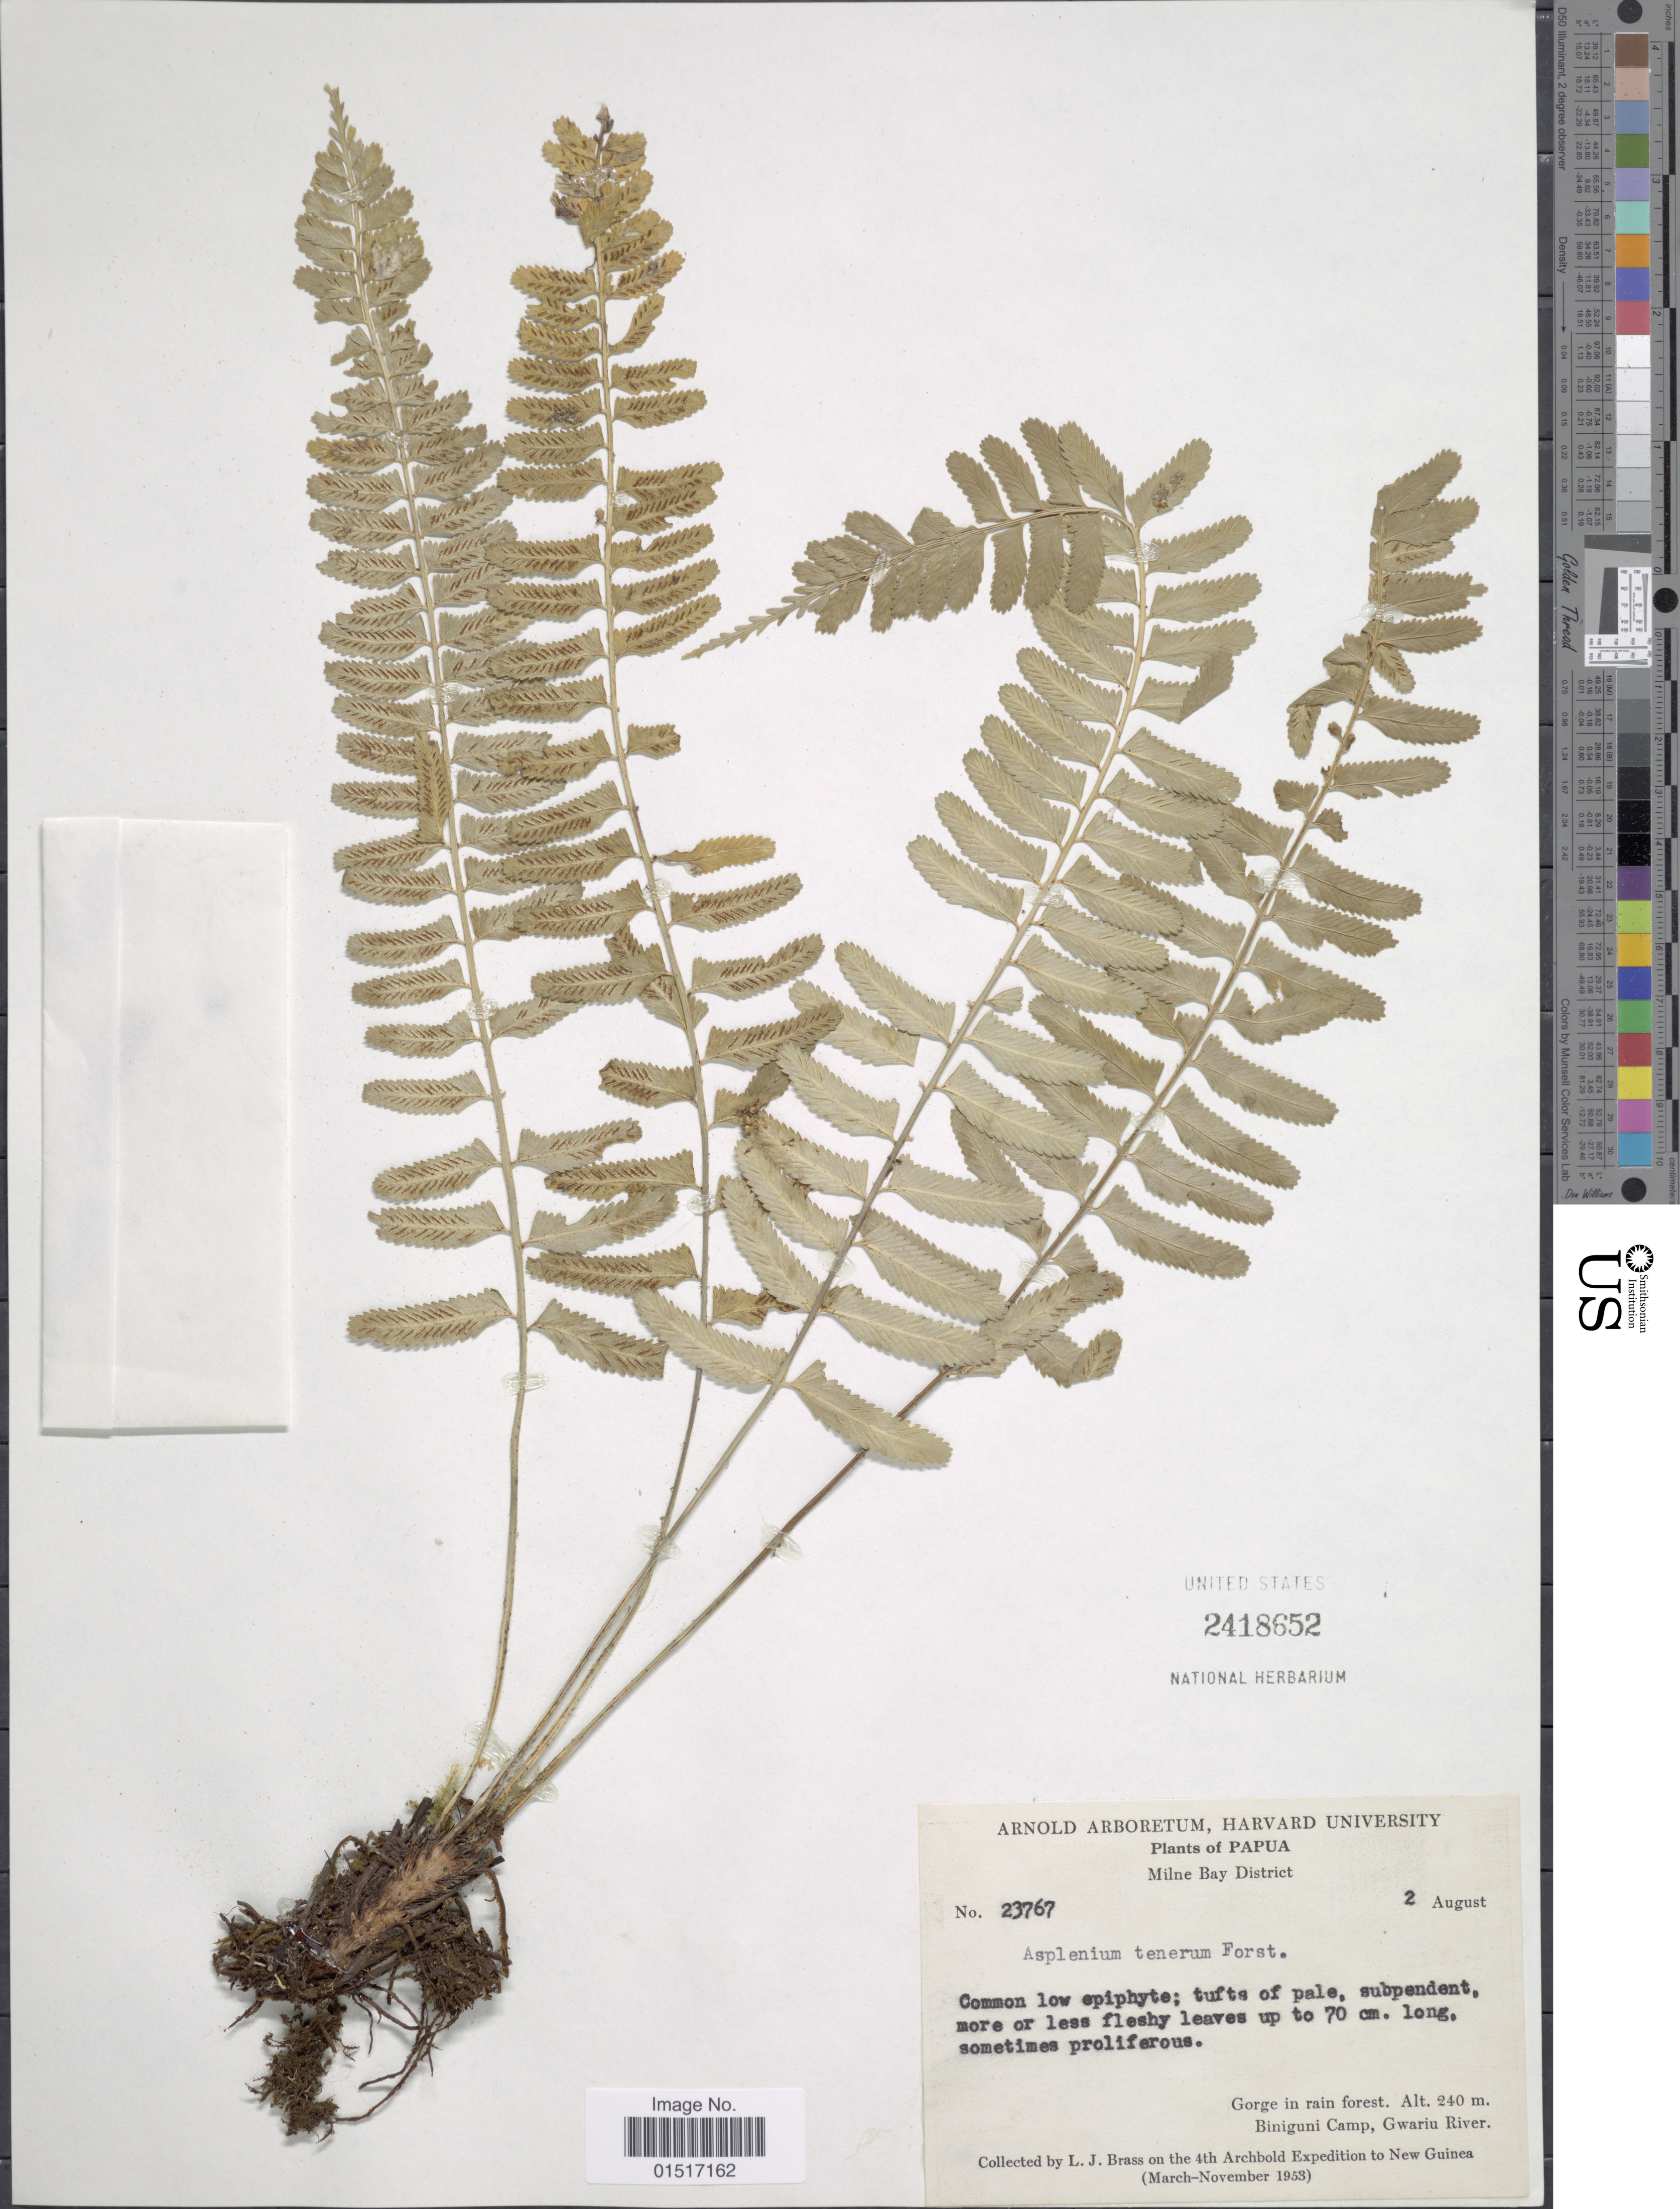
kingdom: Plantae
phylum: Tracheophyta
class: Polypodiopsida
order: Polypodiales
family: Aspleniaceae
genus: Asplenium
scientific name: Asplenium tenerum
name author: G. Forst.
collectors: L. J. Brass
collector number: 23767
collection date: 1953-08-02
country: Papua New Guinea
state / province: Milne Bay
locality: Papua. Biniguni Camp, Gwariu River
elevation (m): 240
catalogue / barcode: US 2418652